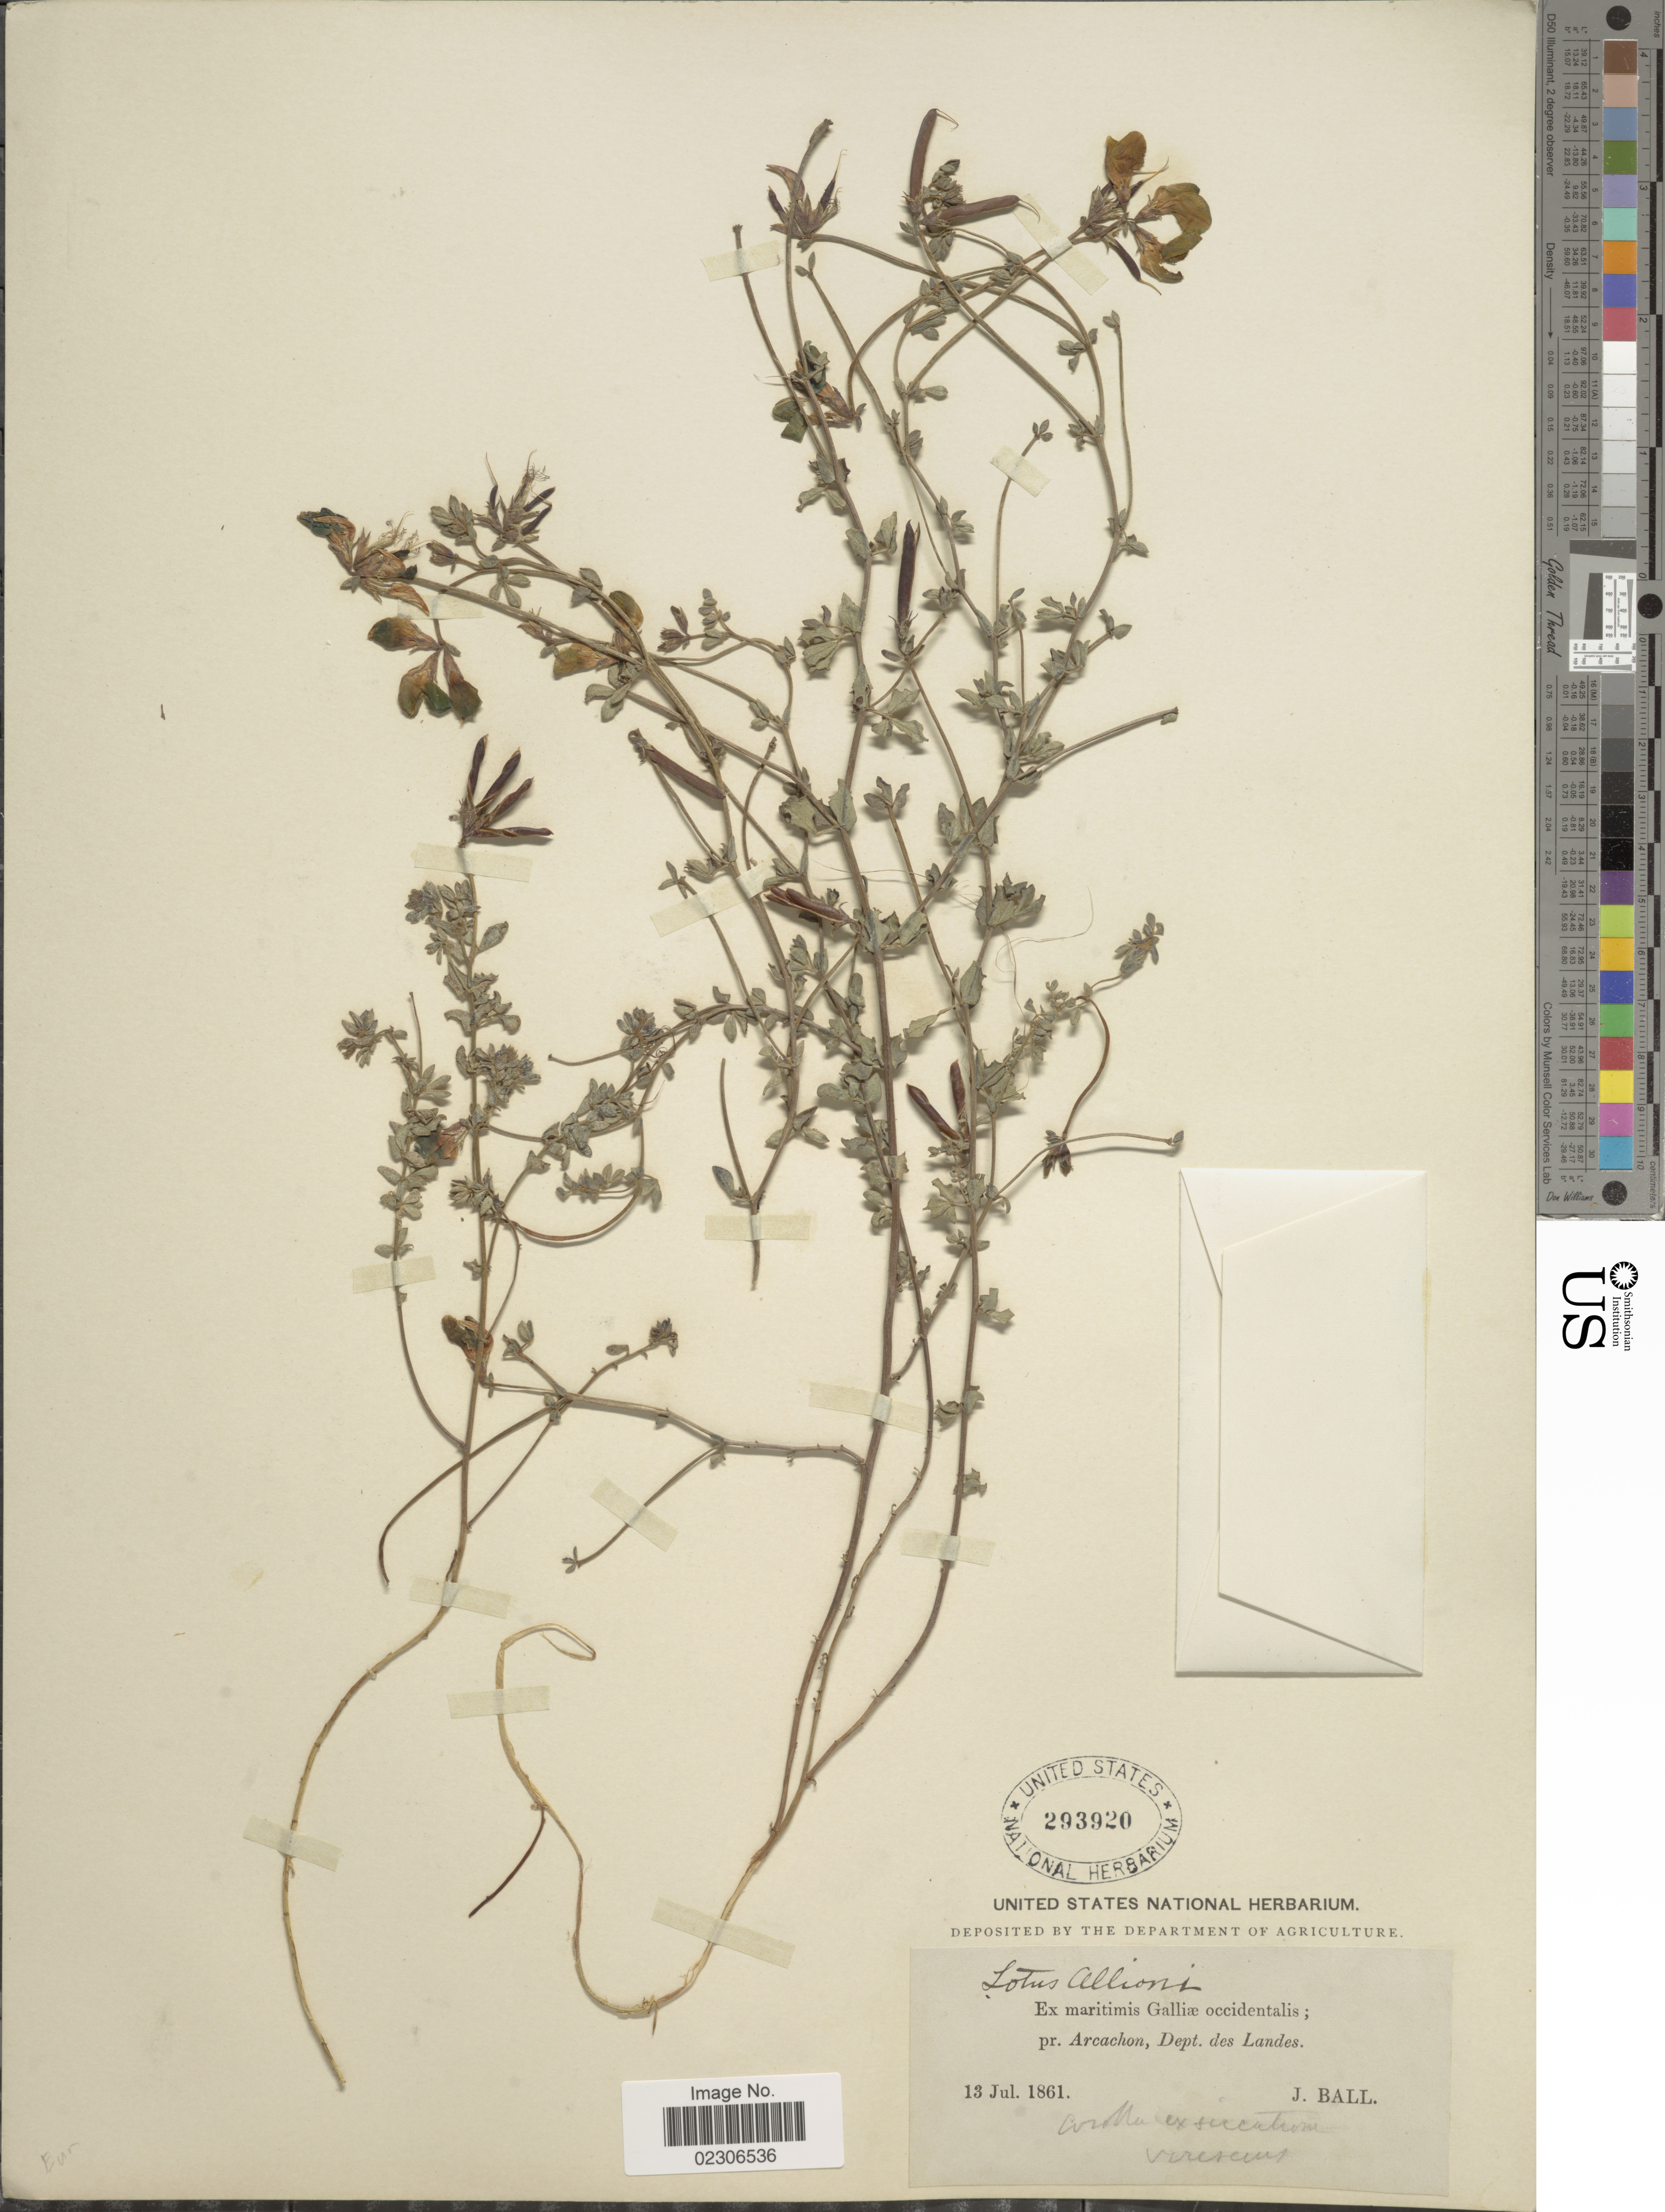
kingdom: Plantae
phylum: Tracheophyta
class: Magnoliopsida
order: Fabales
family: Fabaceae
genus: Lotus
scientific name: Lotus allionii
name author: Desv.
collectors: J. Ball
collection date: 1861-06-13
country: France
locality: Galliae occidentalis; pr. Arcachon, Dept. des Landes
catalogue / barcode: US 293920